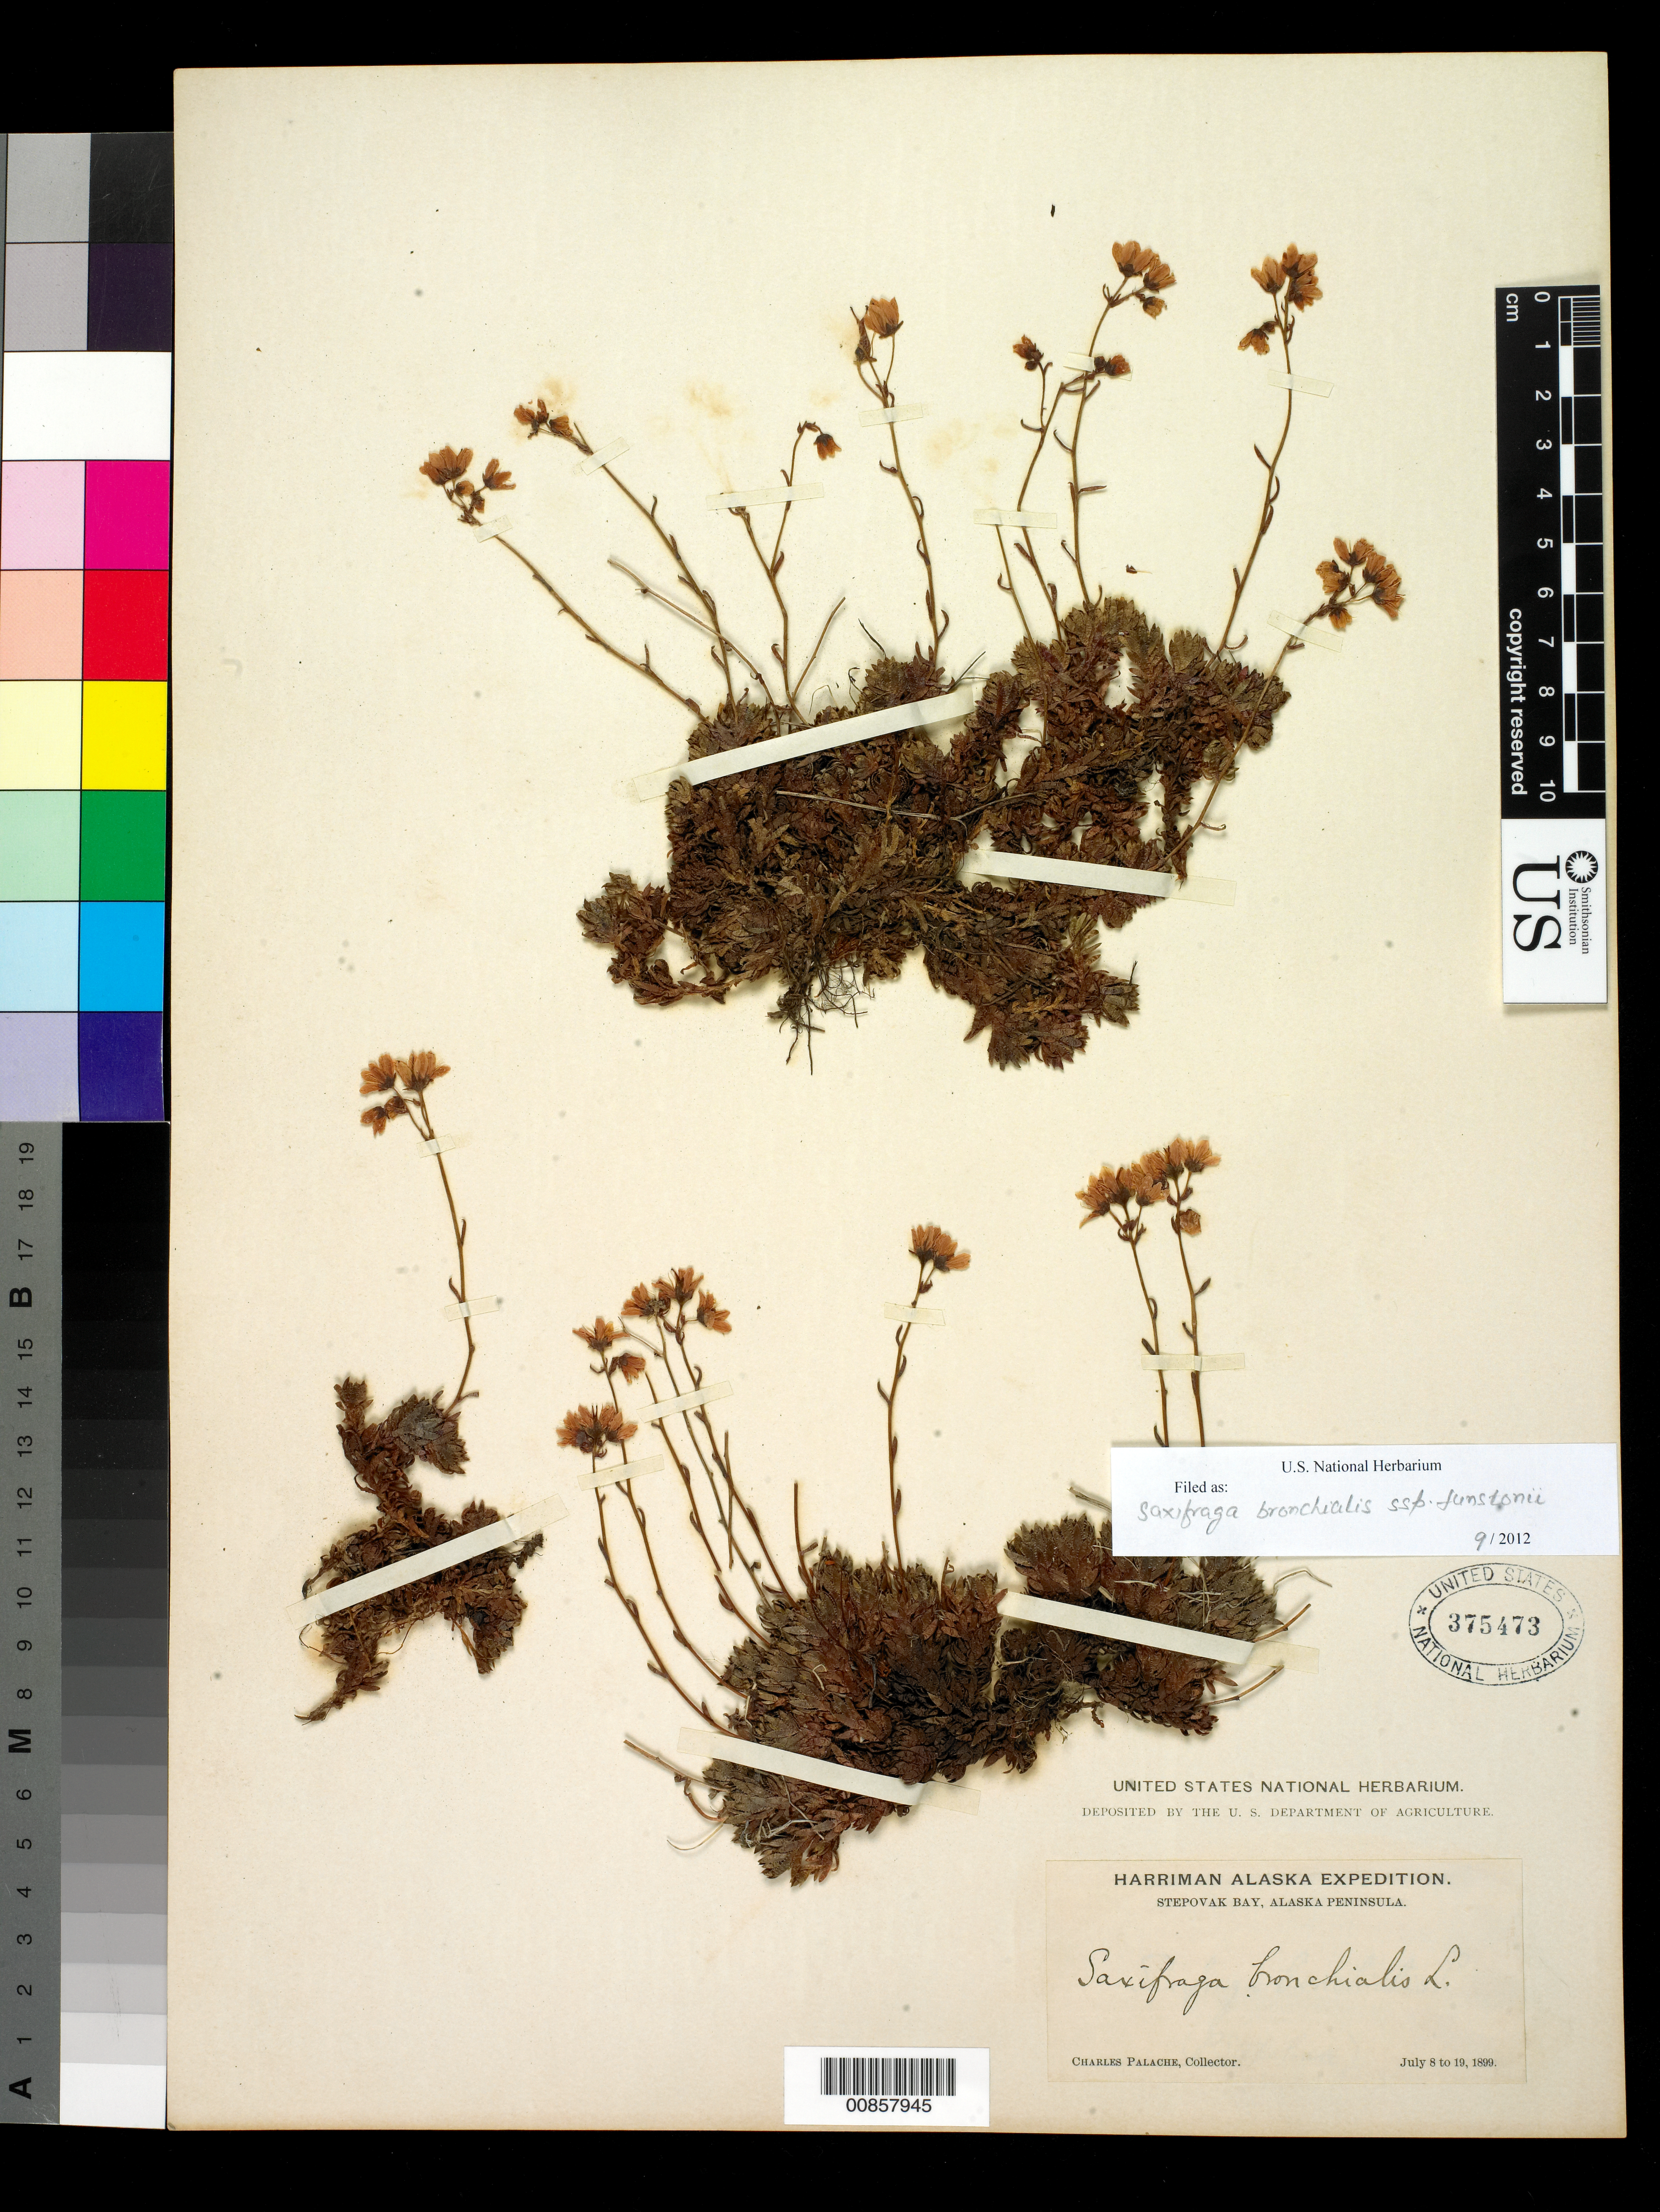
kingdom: Plantae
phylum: Tracheophyta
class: Magnoliopsida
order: Saxifragales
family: Saxifragaceae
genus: Saxifraga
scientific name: Saxifraga bronchialis subsp. funstonii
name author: (Small) Hultén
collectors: C. Palache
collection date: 1899-07-08/1899-07-19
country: United States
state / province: Alaska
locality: Stepovak Bay, Alaska Peninsula.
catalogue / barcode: US 375473